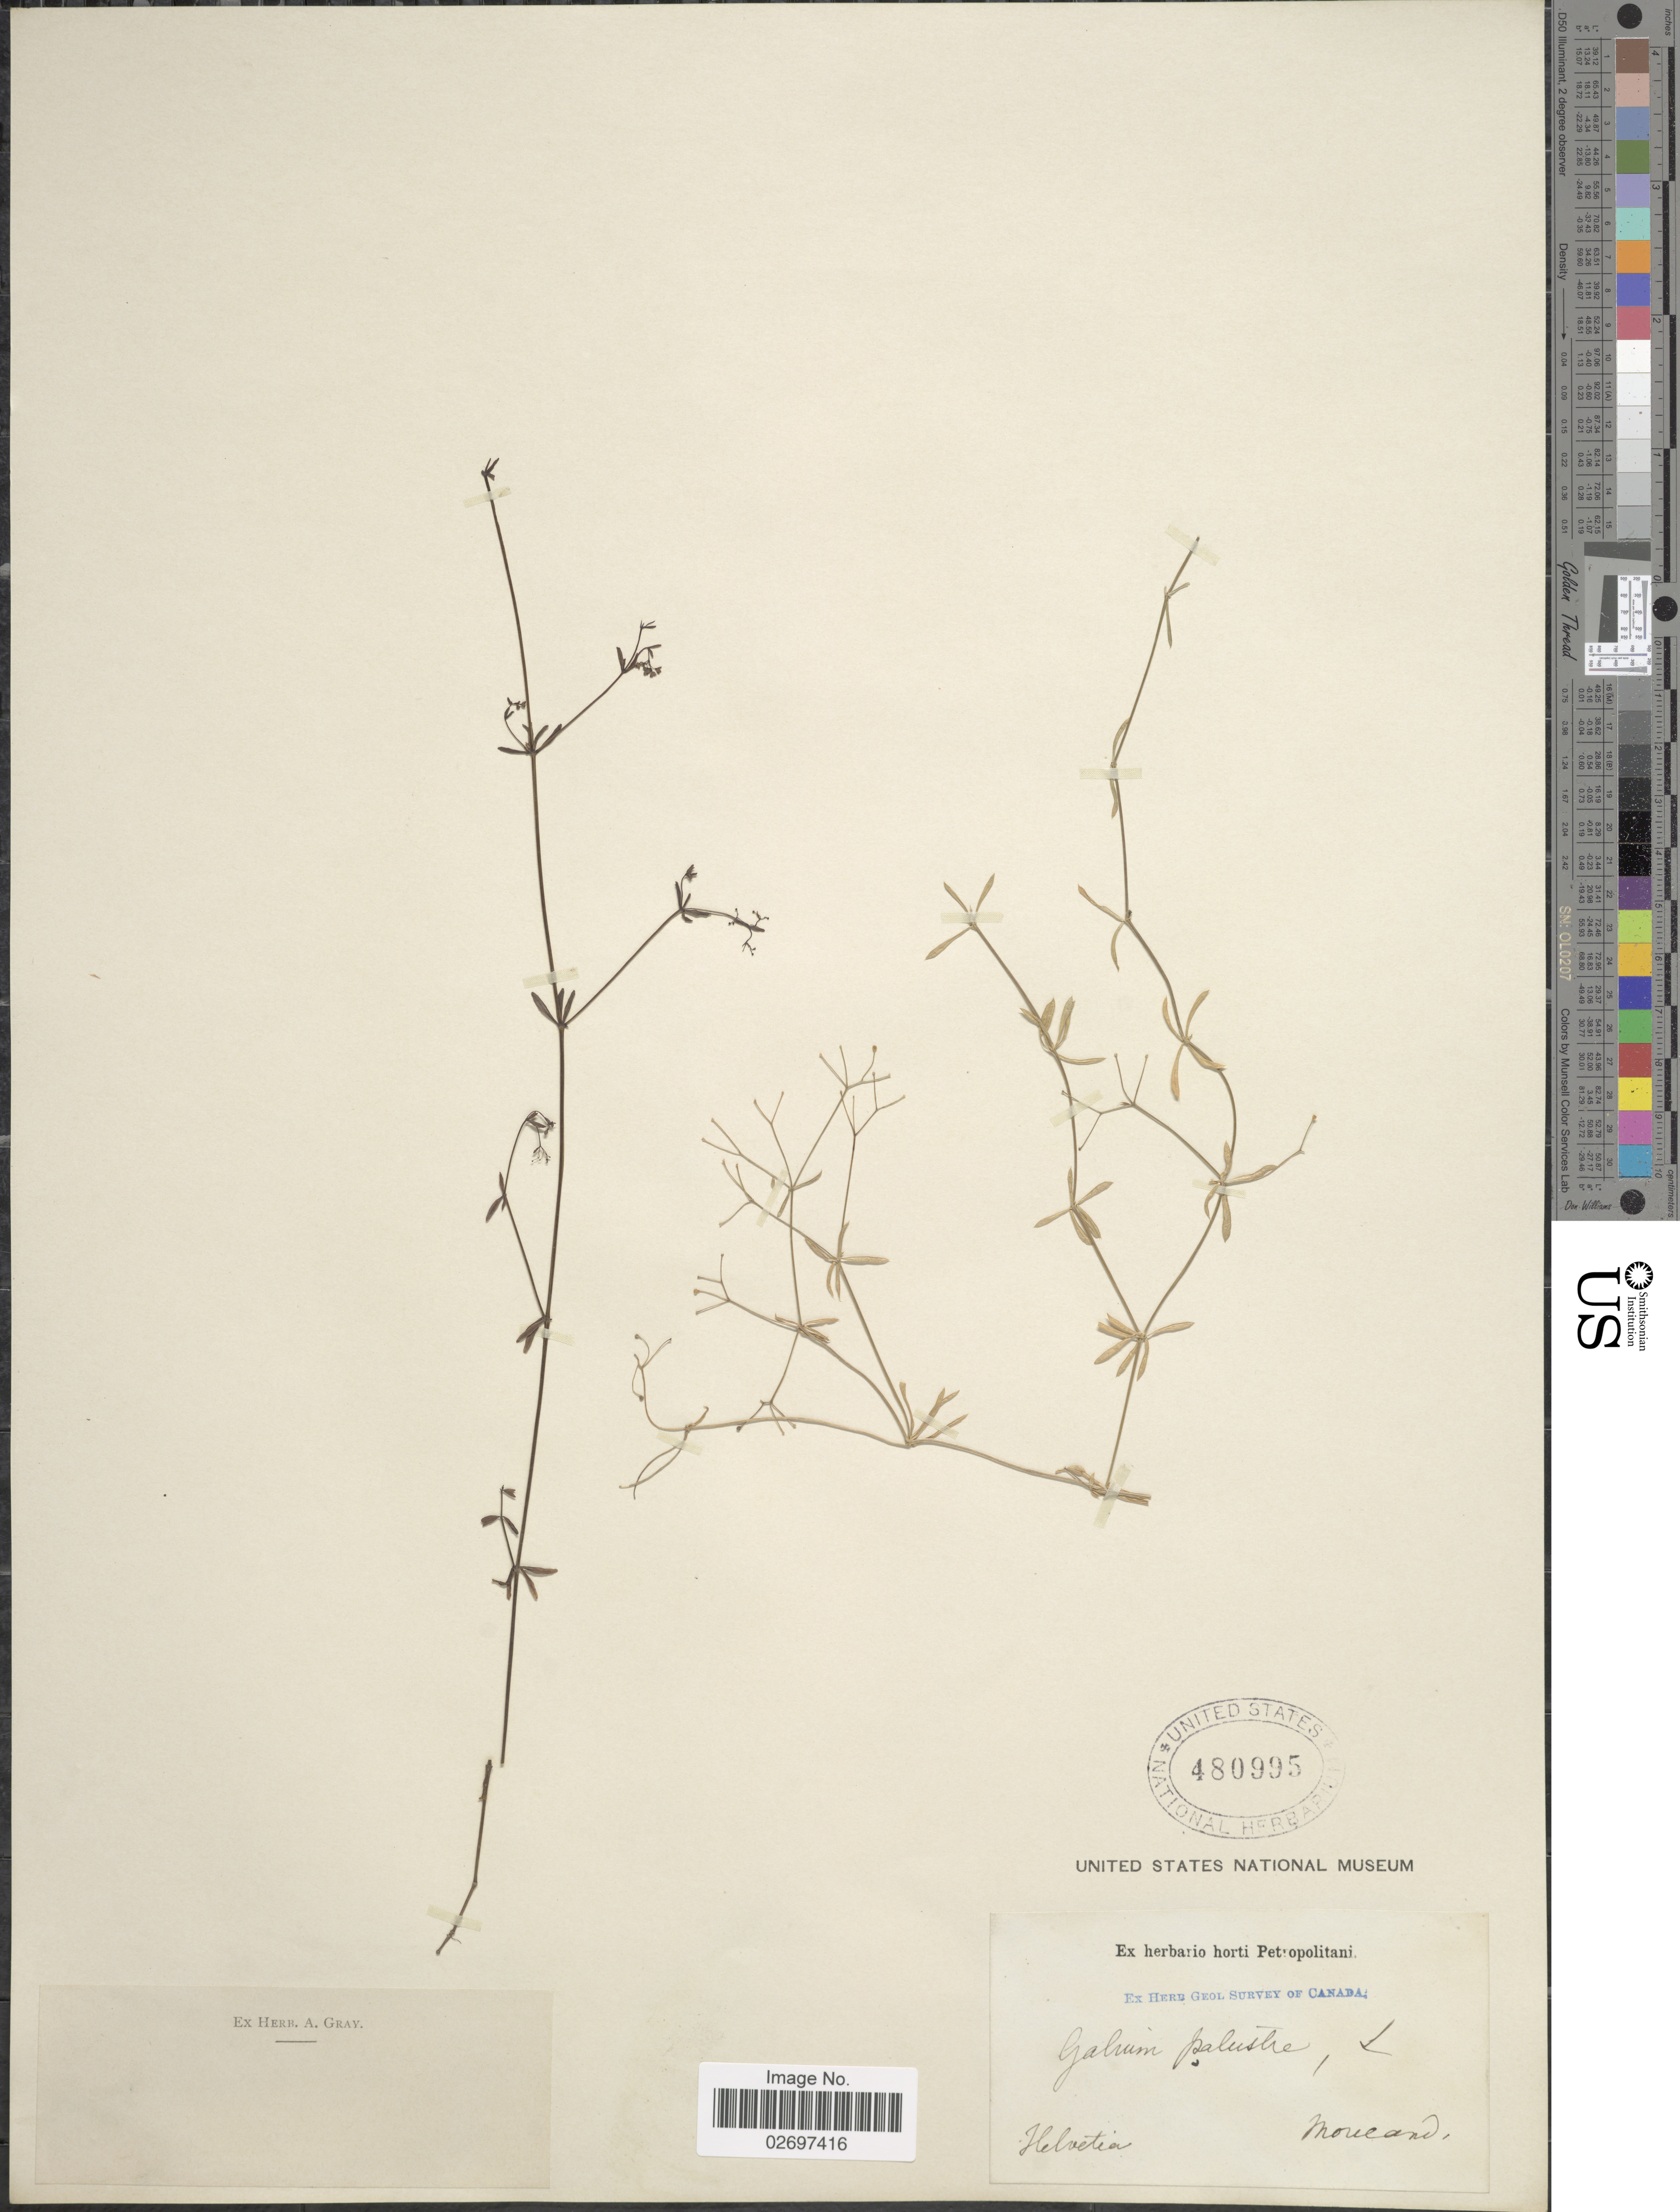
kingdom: Plantae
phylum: Tracheophyta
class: Magnoliopsida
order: Gentianales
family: Rubiaceae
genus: Galium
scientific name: Galium palustre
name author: L.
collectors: Moueand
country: Switzerland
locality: Helvetia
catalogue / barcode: US 480995